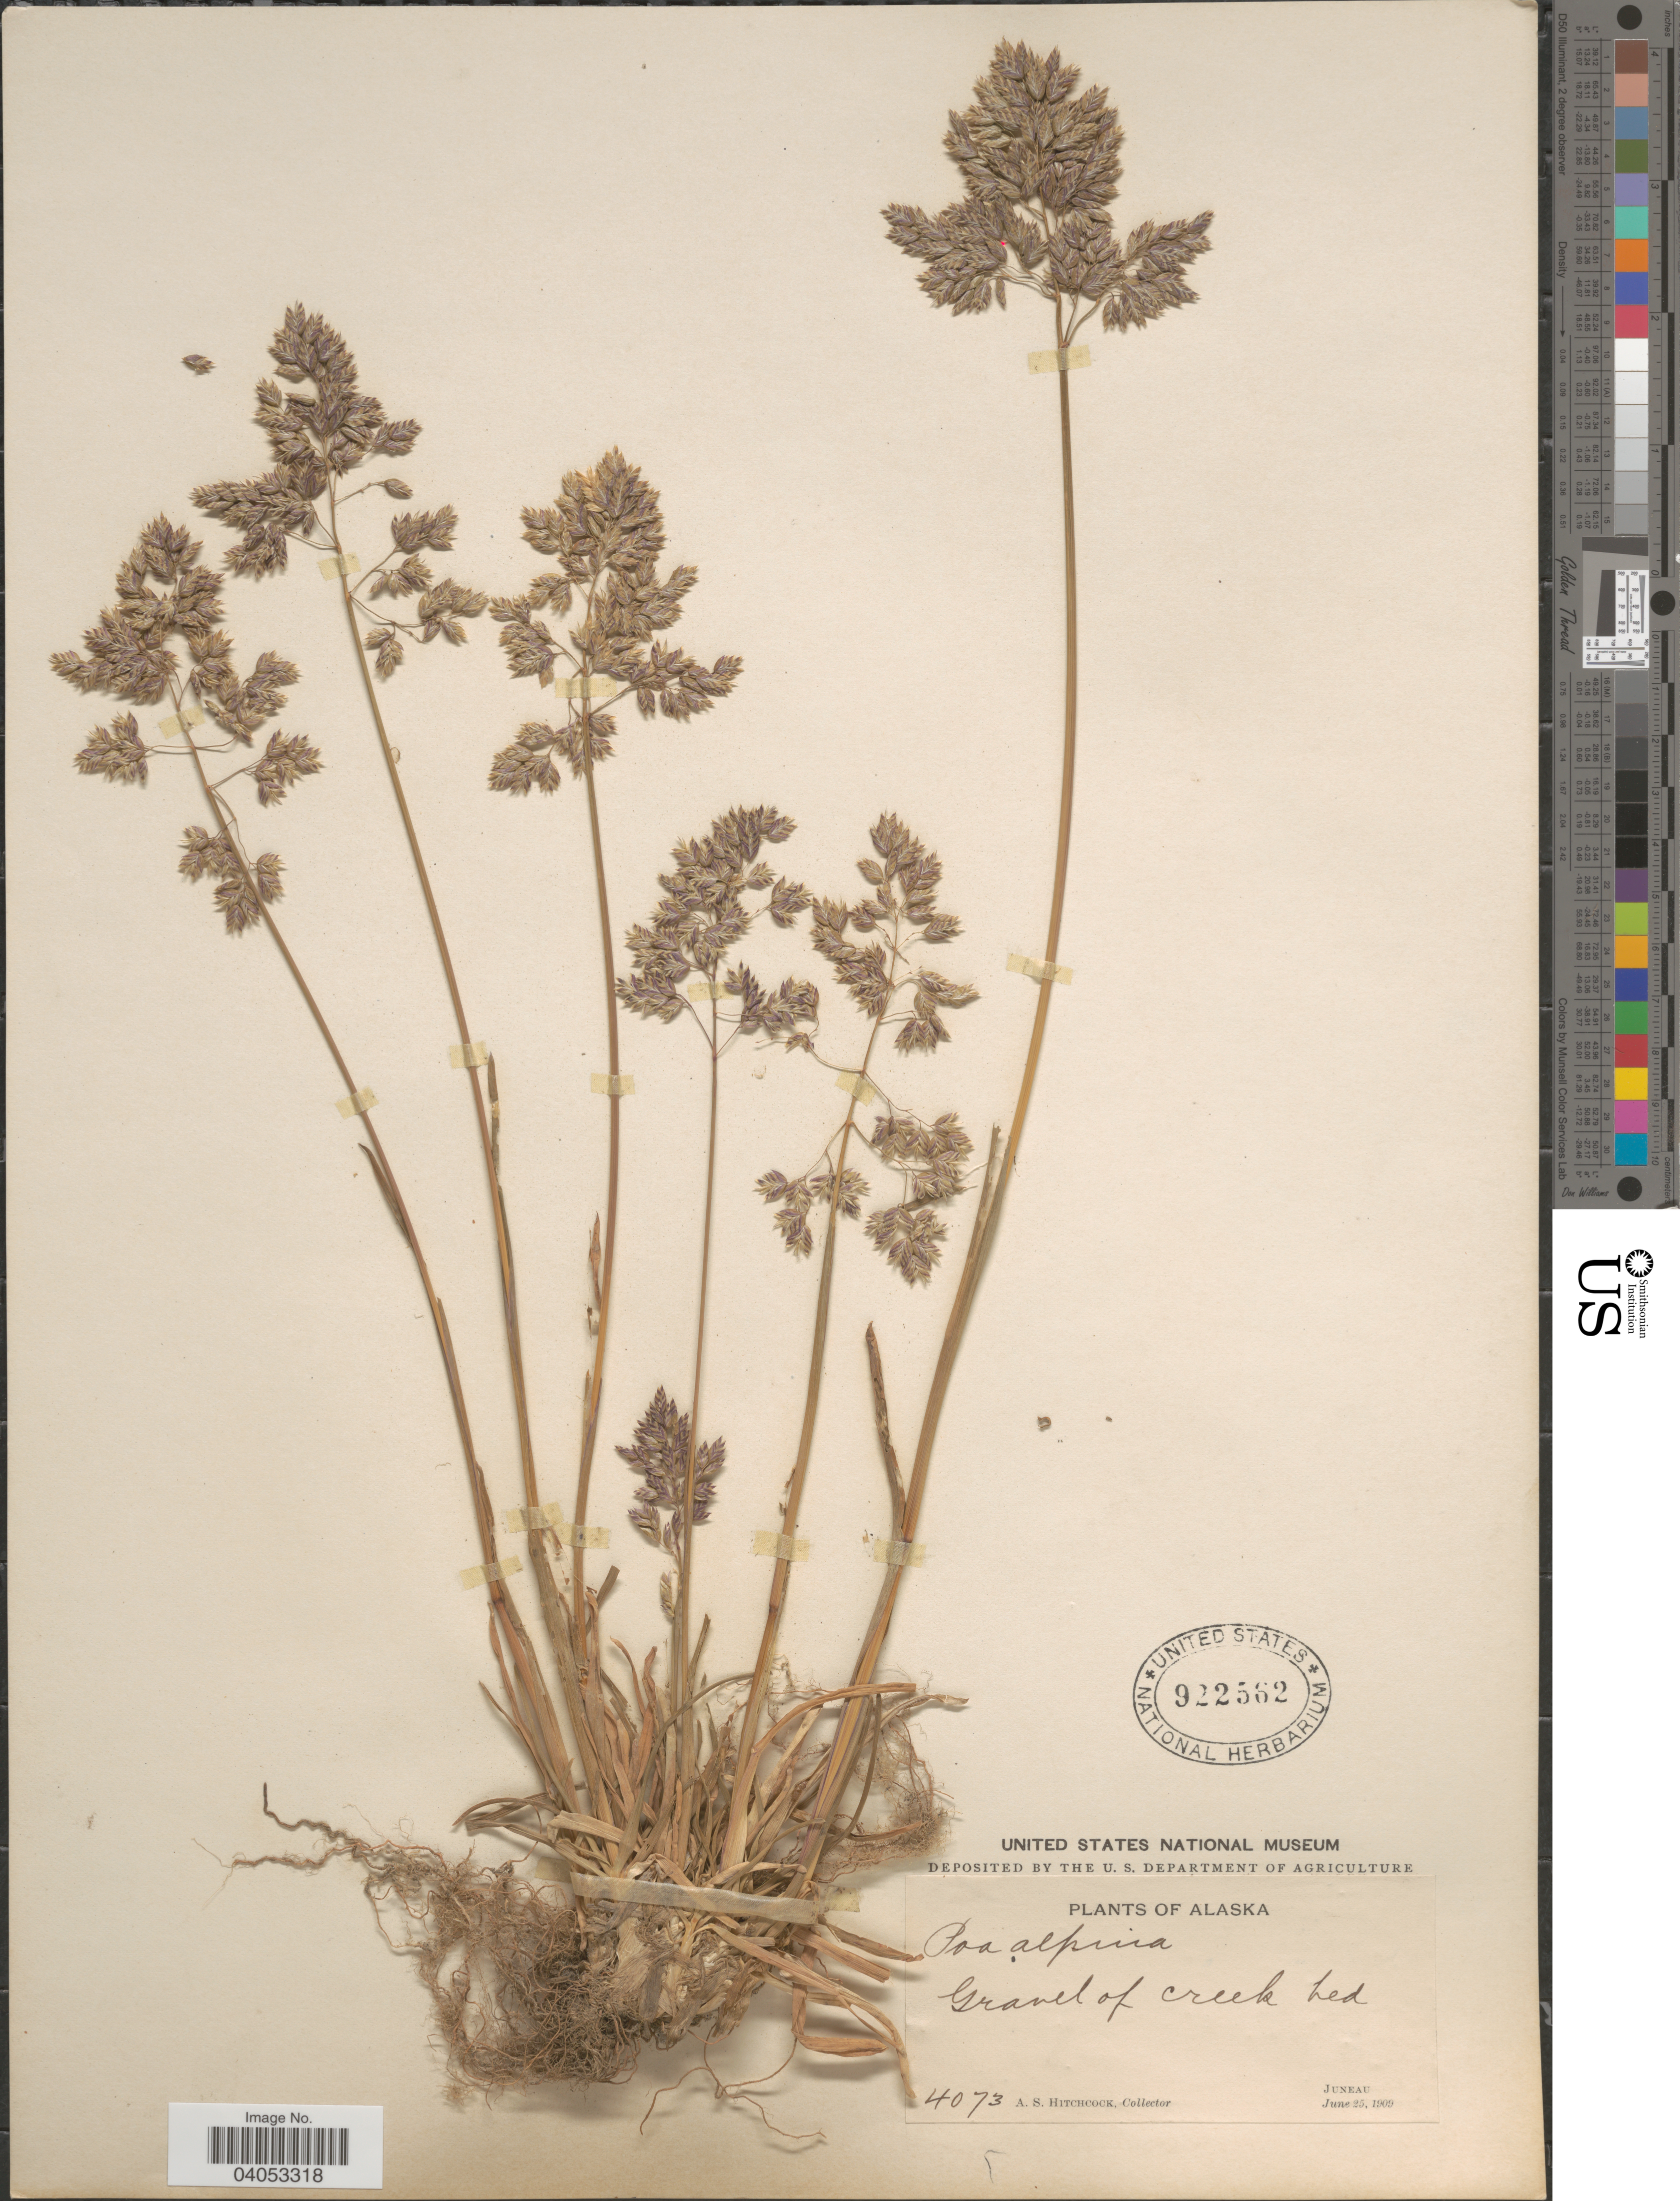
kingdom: Plantae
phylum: Tracheophyta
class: Liliopsida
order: Poales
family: Poaceae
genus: Poa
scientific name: Poa alpina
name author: L.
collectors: A. S. Hitchcock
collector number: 4073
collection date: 1909-06-25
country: United States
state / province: Alaska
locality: Juneau.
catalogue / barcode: US 922562